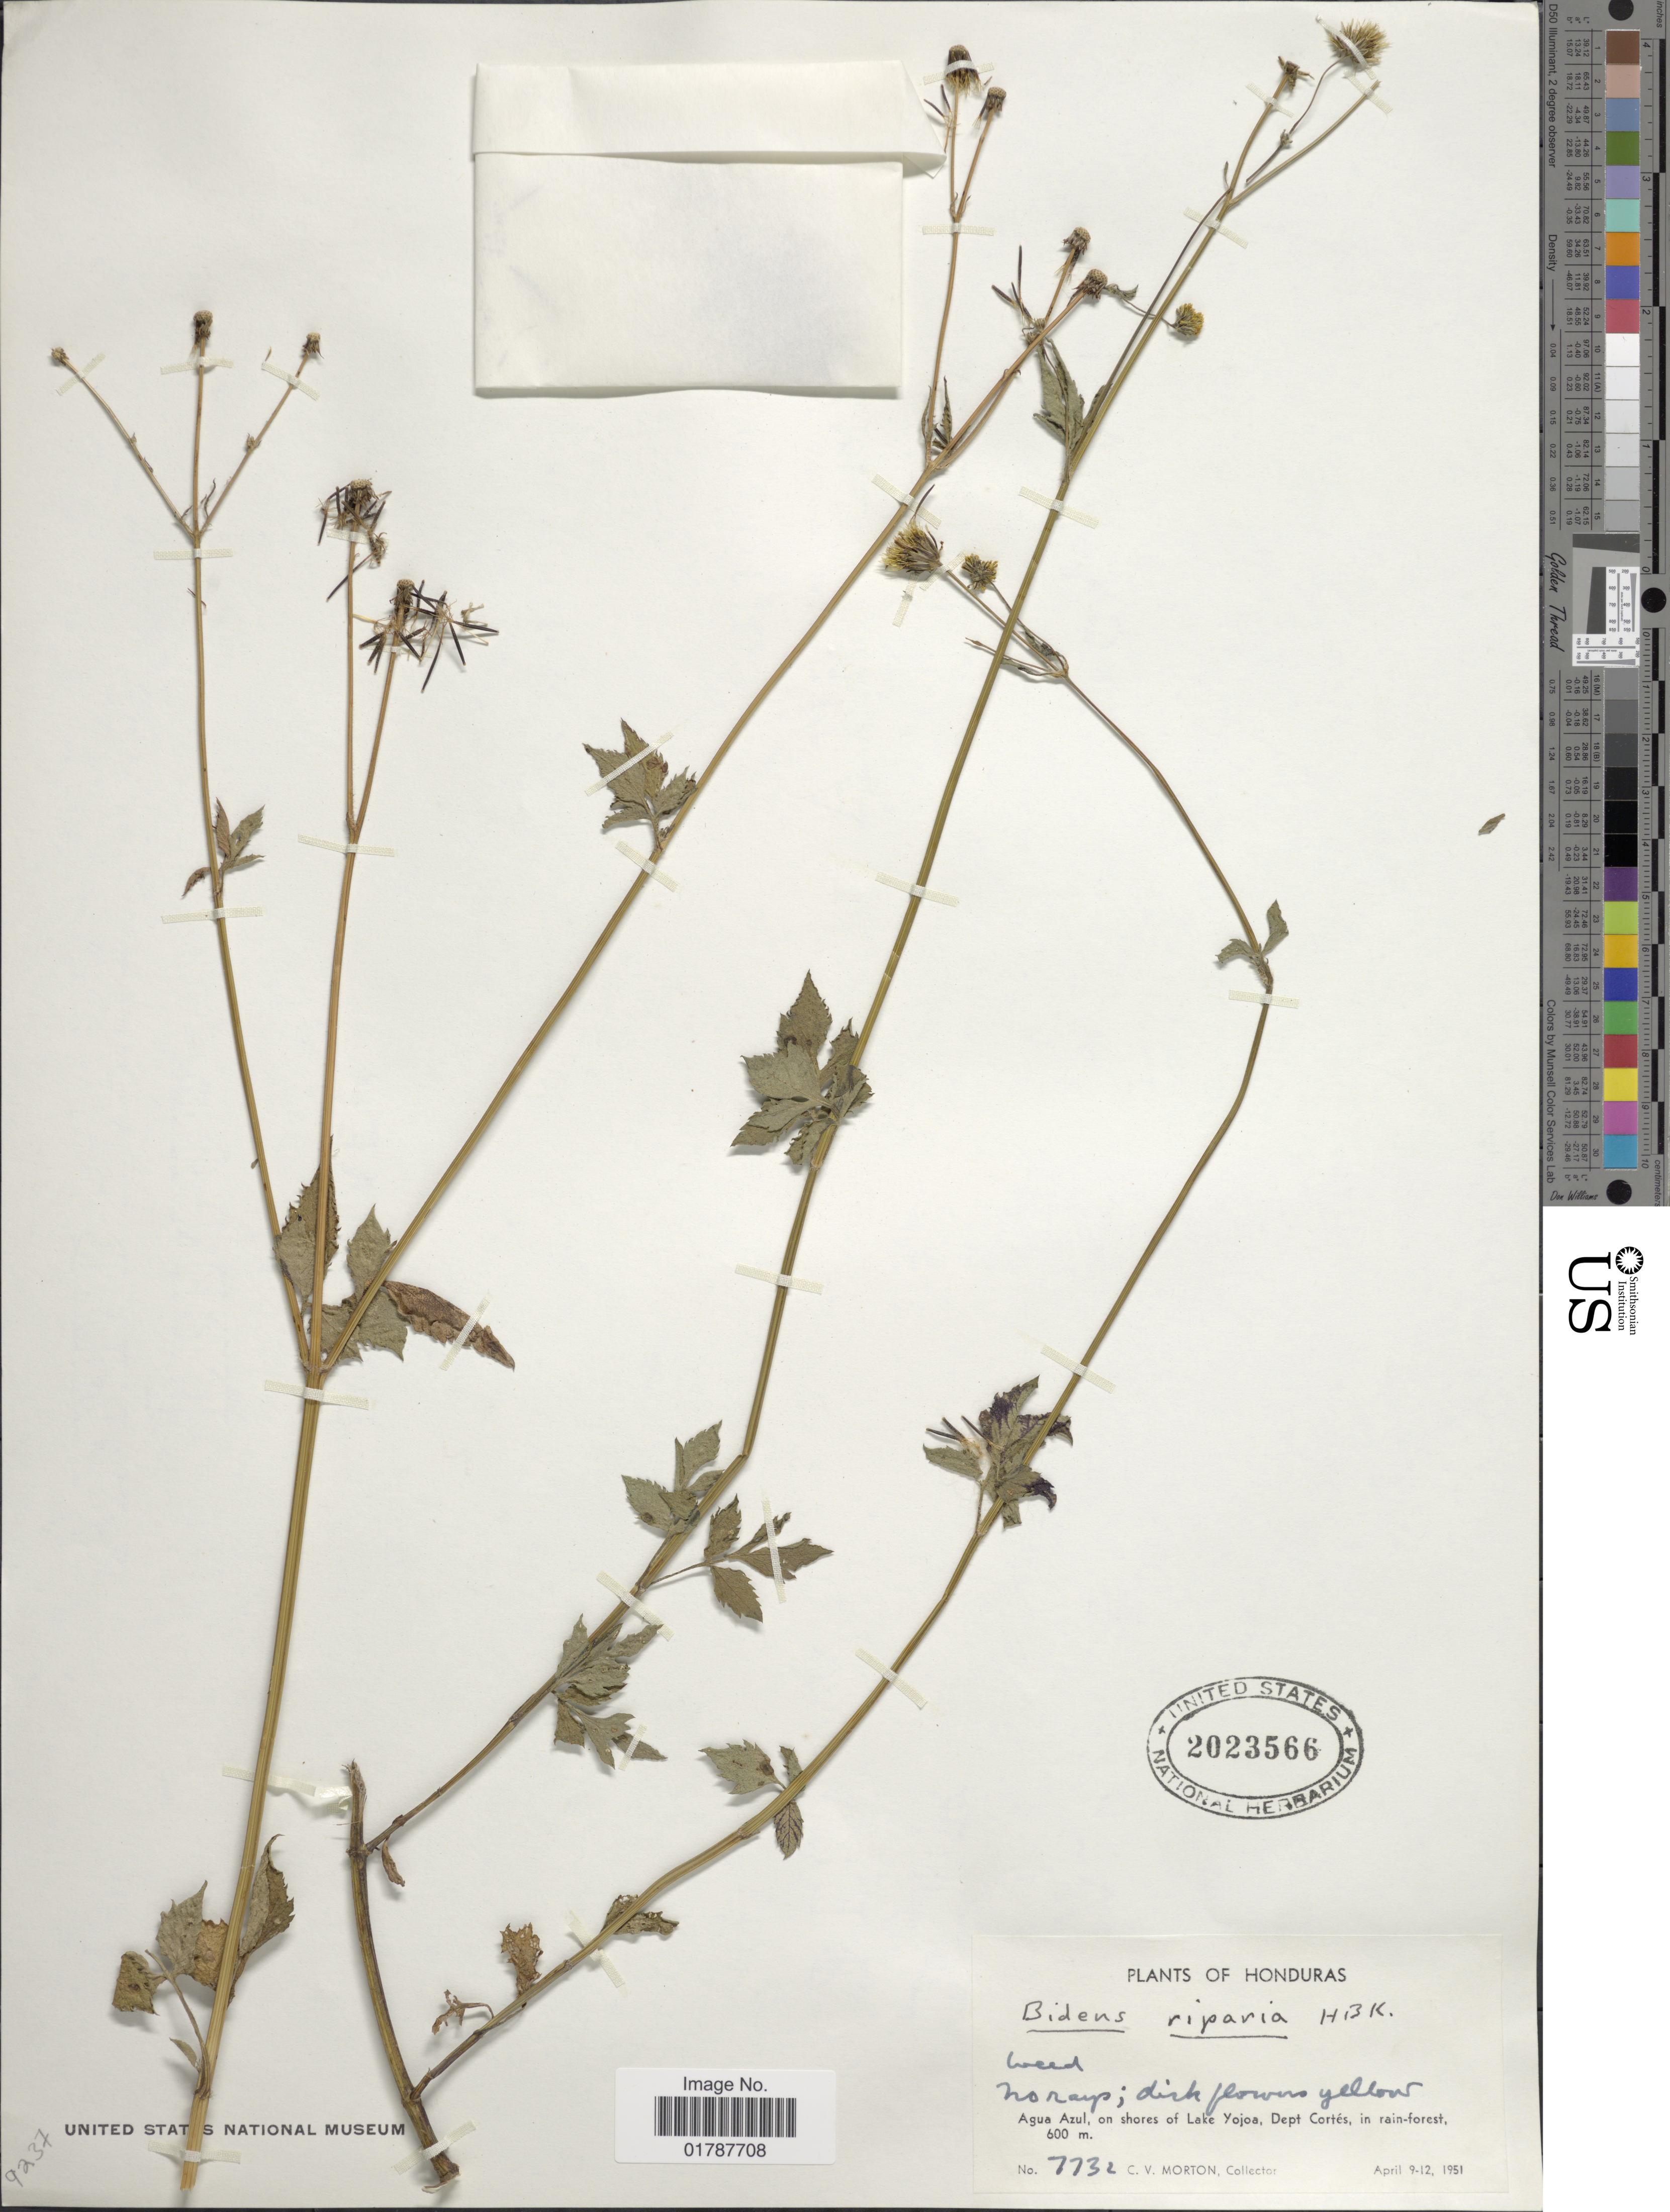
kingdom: Plantae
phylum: Tracheophyta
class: Magnoliopsida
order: Asterales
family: Asteraceae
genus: Bidens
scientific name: Bidens riparia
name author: Kunth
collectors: C. V. Morton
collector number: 7732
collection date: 1951-04-09/1951-04-12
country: Honduras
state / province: Cortés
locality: Agua Azul, on shores of Lake Yojoa, Dept. Cortes, in rain-forest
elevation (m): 600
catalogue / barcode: US 2023566